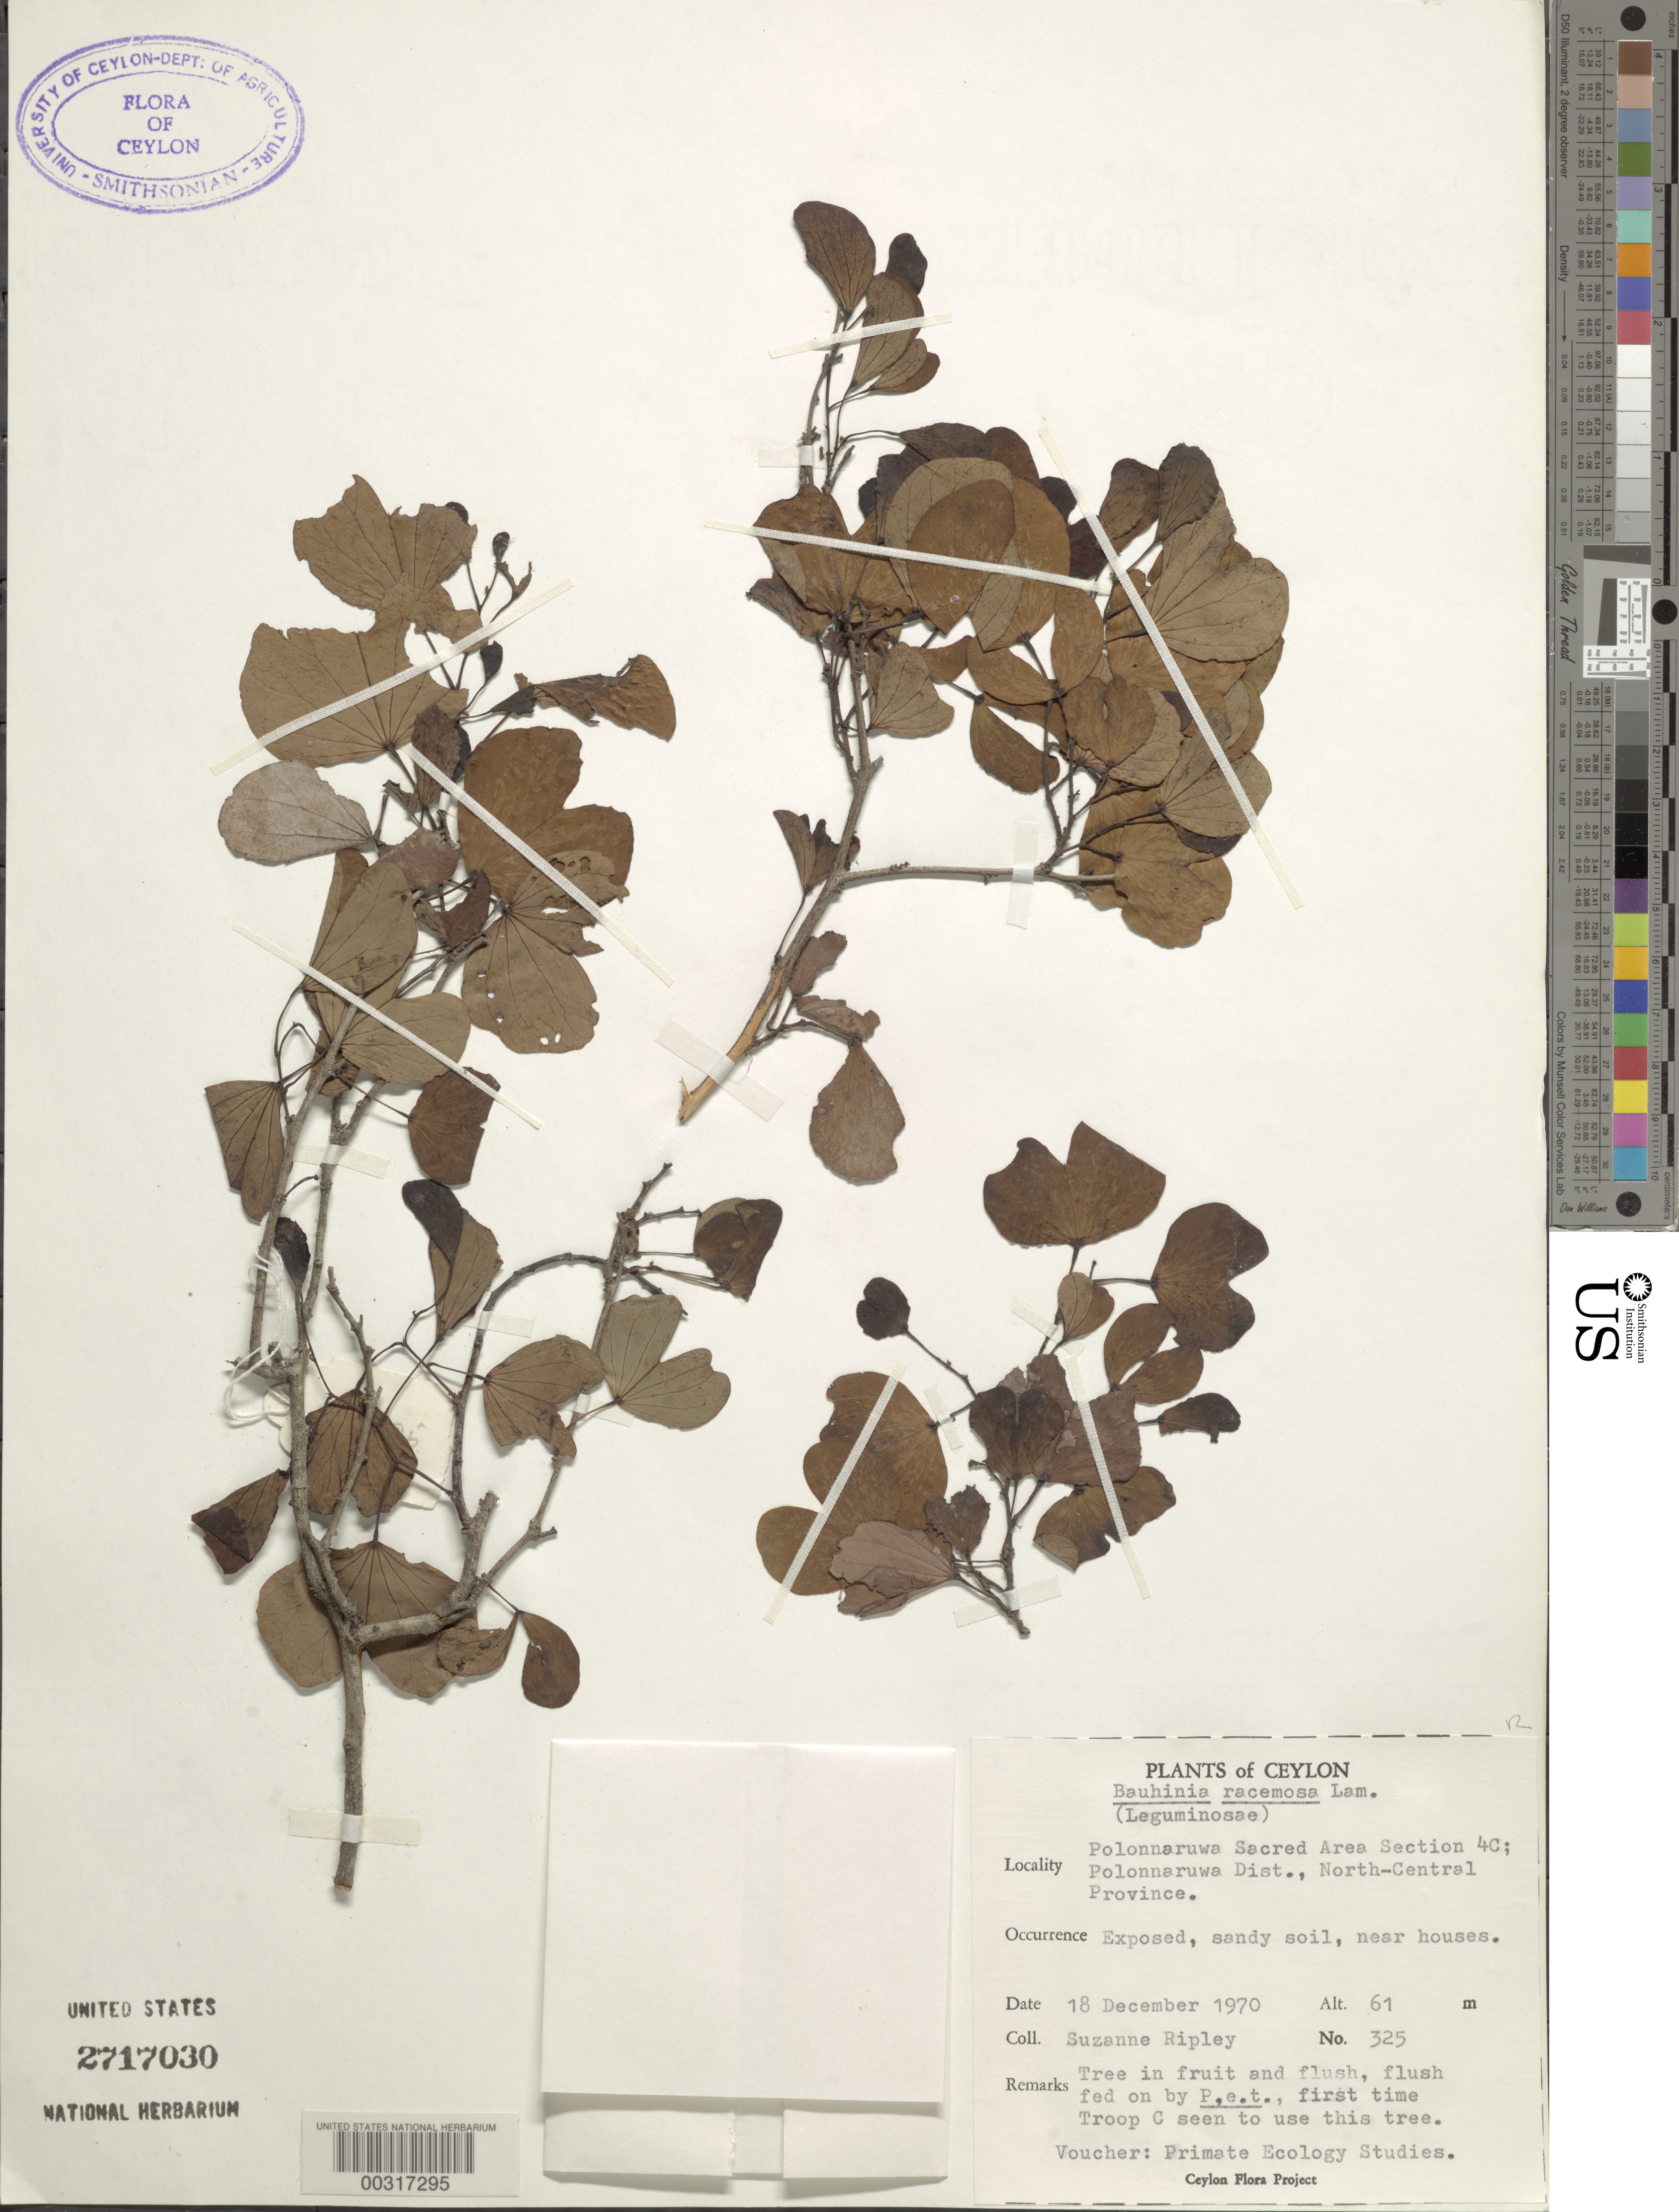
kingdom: Plantae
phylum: Tracheophyta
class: Magnoliopsida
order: Fabales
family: Fabaceae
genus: Bauhinia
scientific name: Bauhinia racemosa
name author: Lam.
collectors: S. Ripley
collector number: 325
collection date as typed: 18 Dec 1970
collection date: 1970-12-18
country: Sri Lanka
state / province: North Central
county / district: Polonnaruwa Dist.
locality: Polonnaruwa sacred area section 4c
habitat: Exposed, sandy soil, near houses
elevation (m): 61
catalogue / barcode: US 2717030